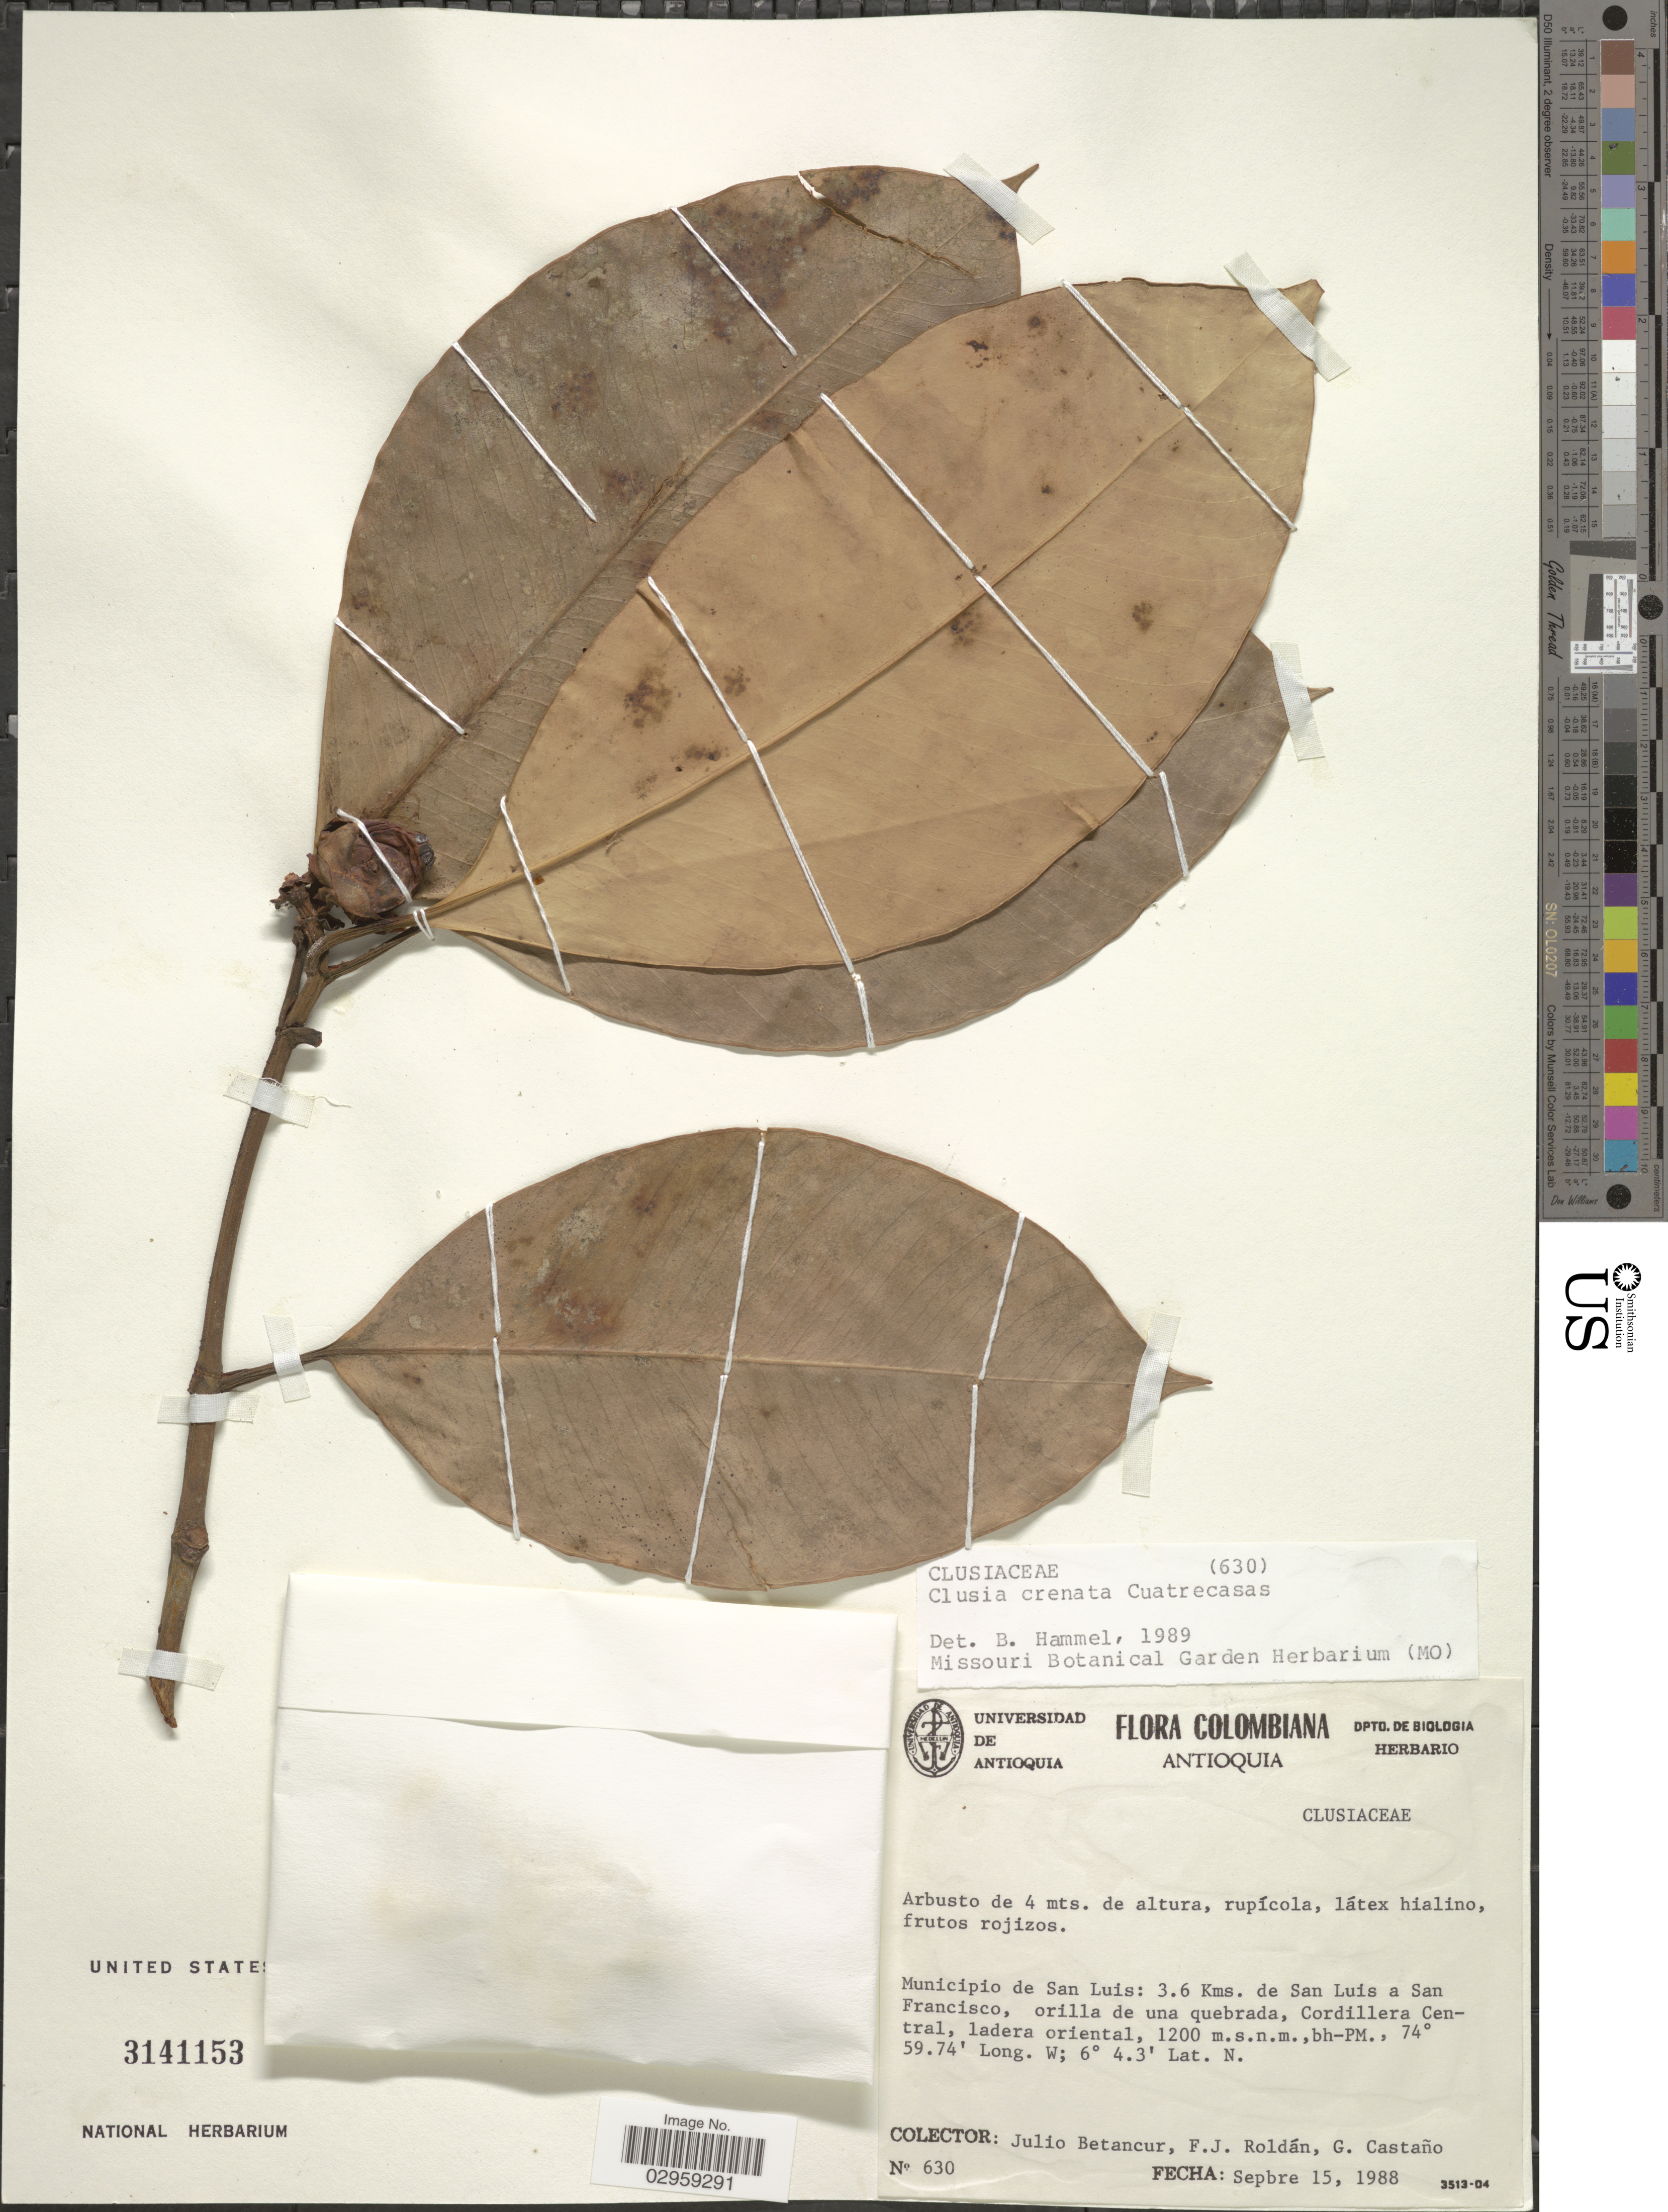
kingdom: Plantae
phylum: Tracheophyta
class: Magnoliopsida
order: Malpighiales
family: Clusiaceae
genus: Clusia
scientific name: Clusia crenata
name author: Cuatrec.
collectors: J. Betancur, F. J. Roldán & G. Castano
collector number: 630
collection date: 1988-09-15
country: Colombia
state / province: Antioquia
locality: Municipio de San Luis: 3.6 Kms. de San Luis a San Francisco, orilla de una quebrada, Cordillera Central, ladera oriental.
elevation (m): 1200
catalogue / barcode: US 3141153